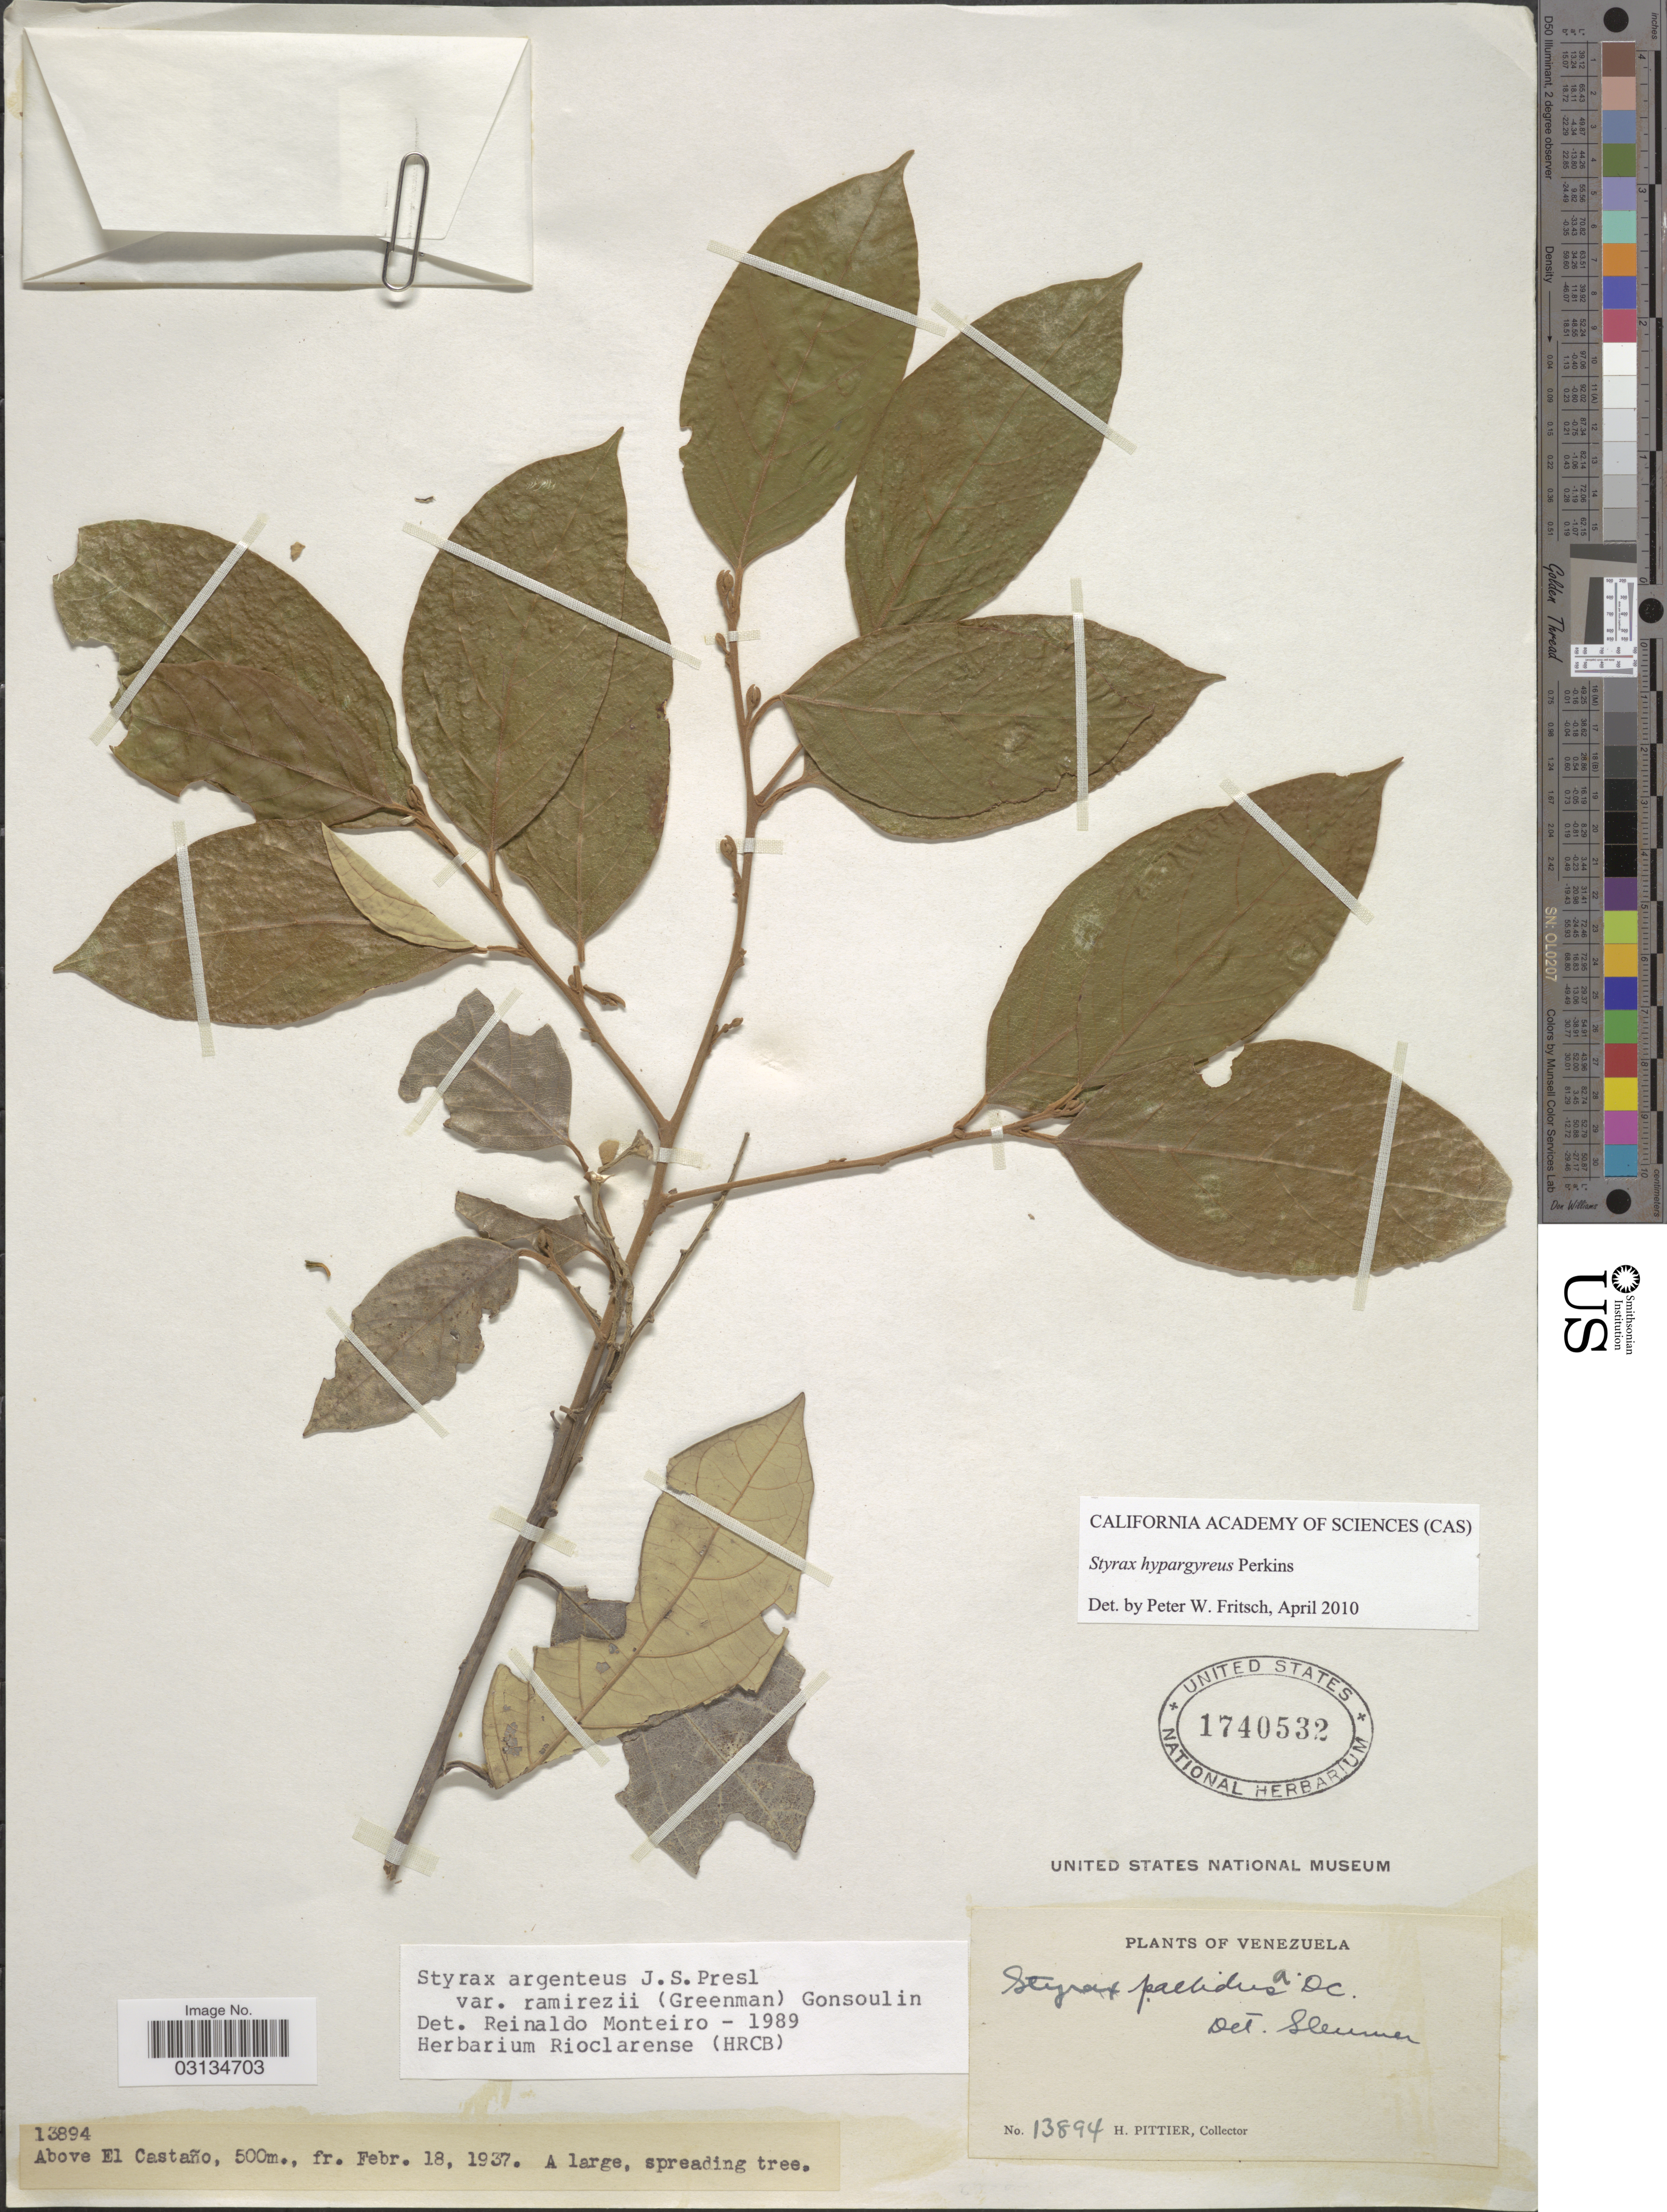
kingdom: Plantae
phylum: Tracheophyta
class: Magnoliopsida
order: Ericales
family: Styracaceae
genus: Styrax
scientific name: Styrax hypargyreus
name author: Perkins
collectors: H. F. Pittier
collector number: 13894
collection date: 1937-02-18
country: Venezuela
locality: Above El Castaño.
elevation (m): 500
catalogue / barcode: US 1740532